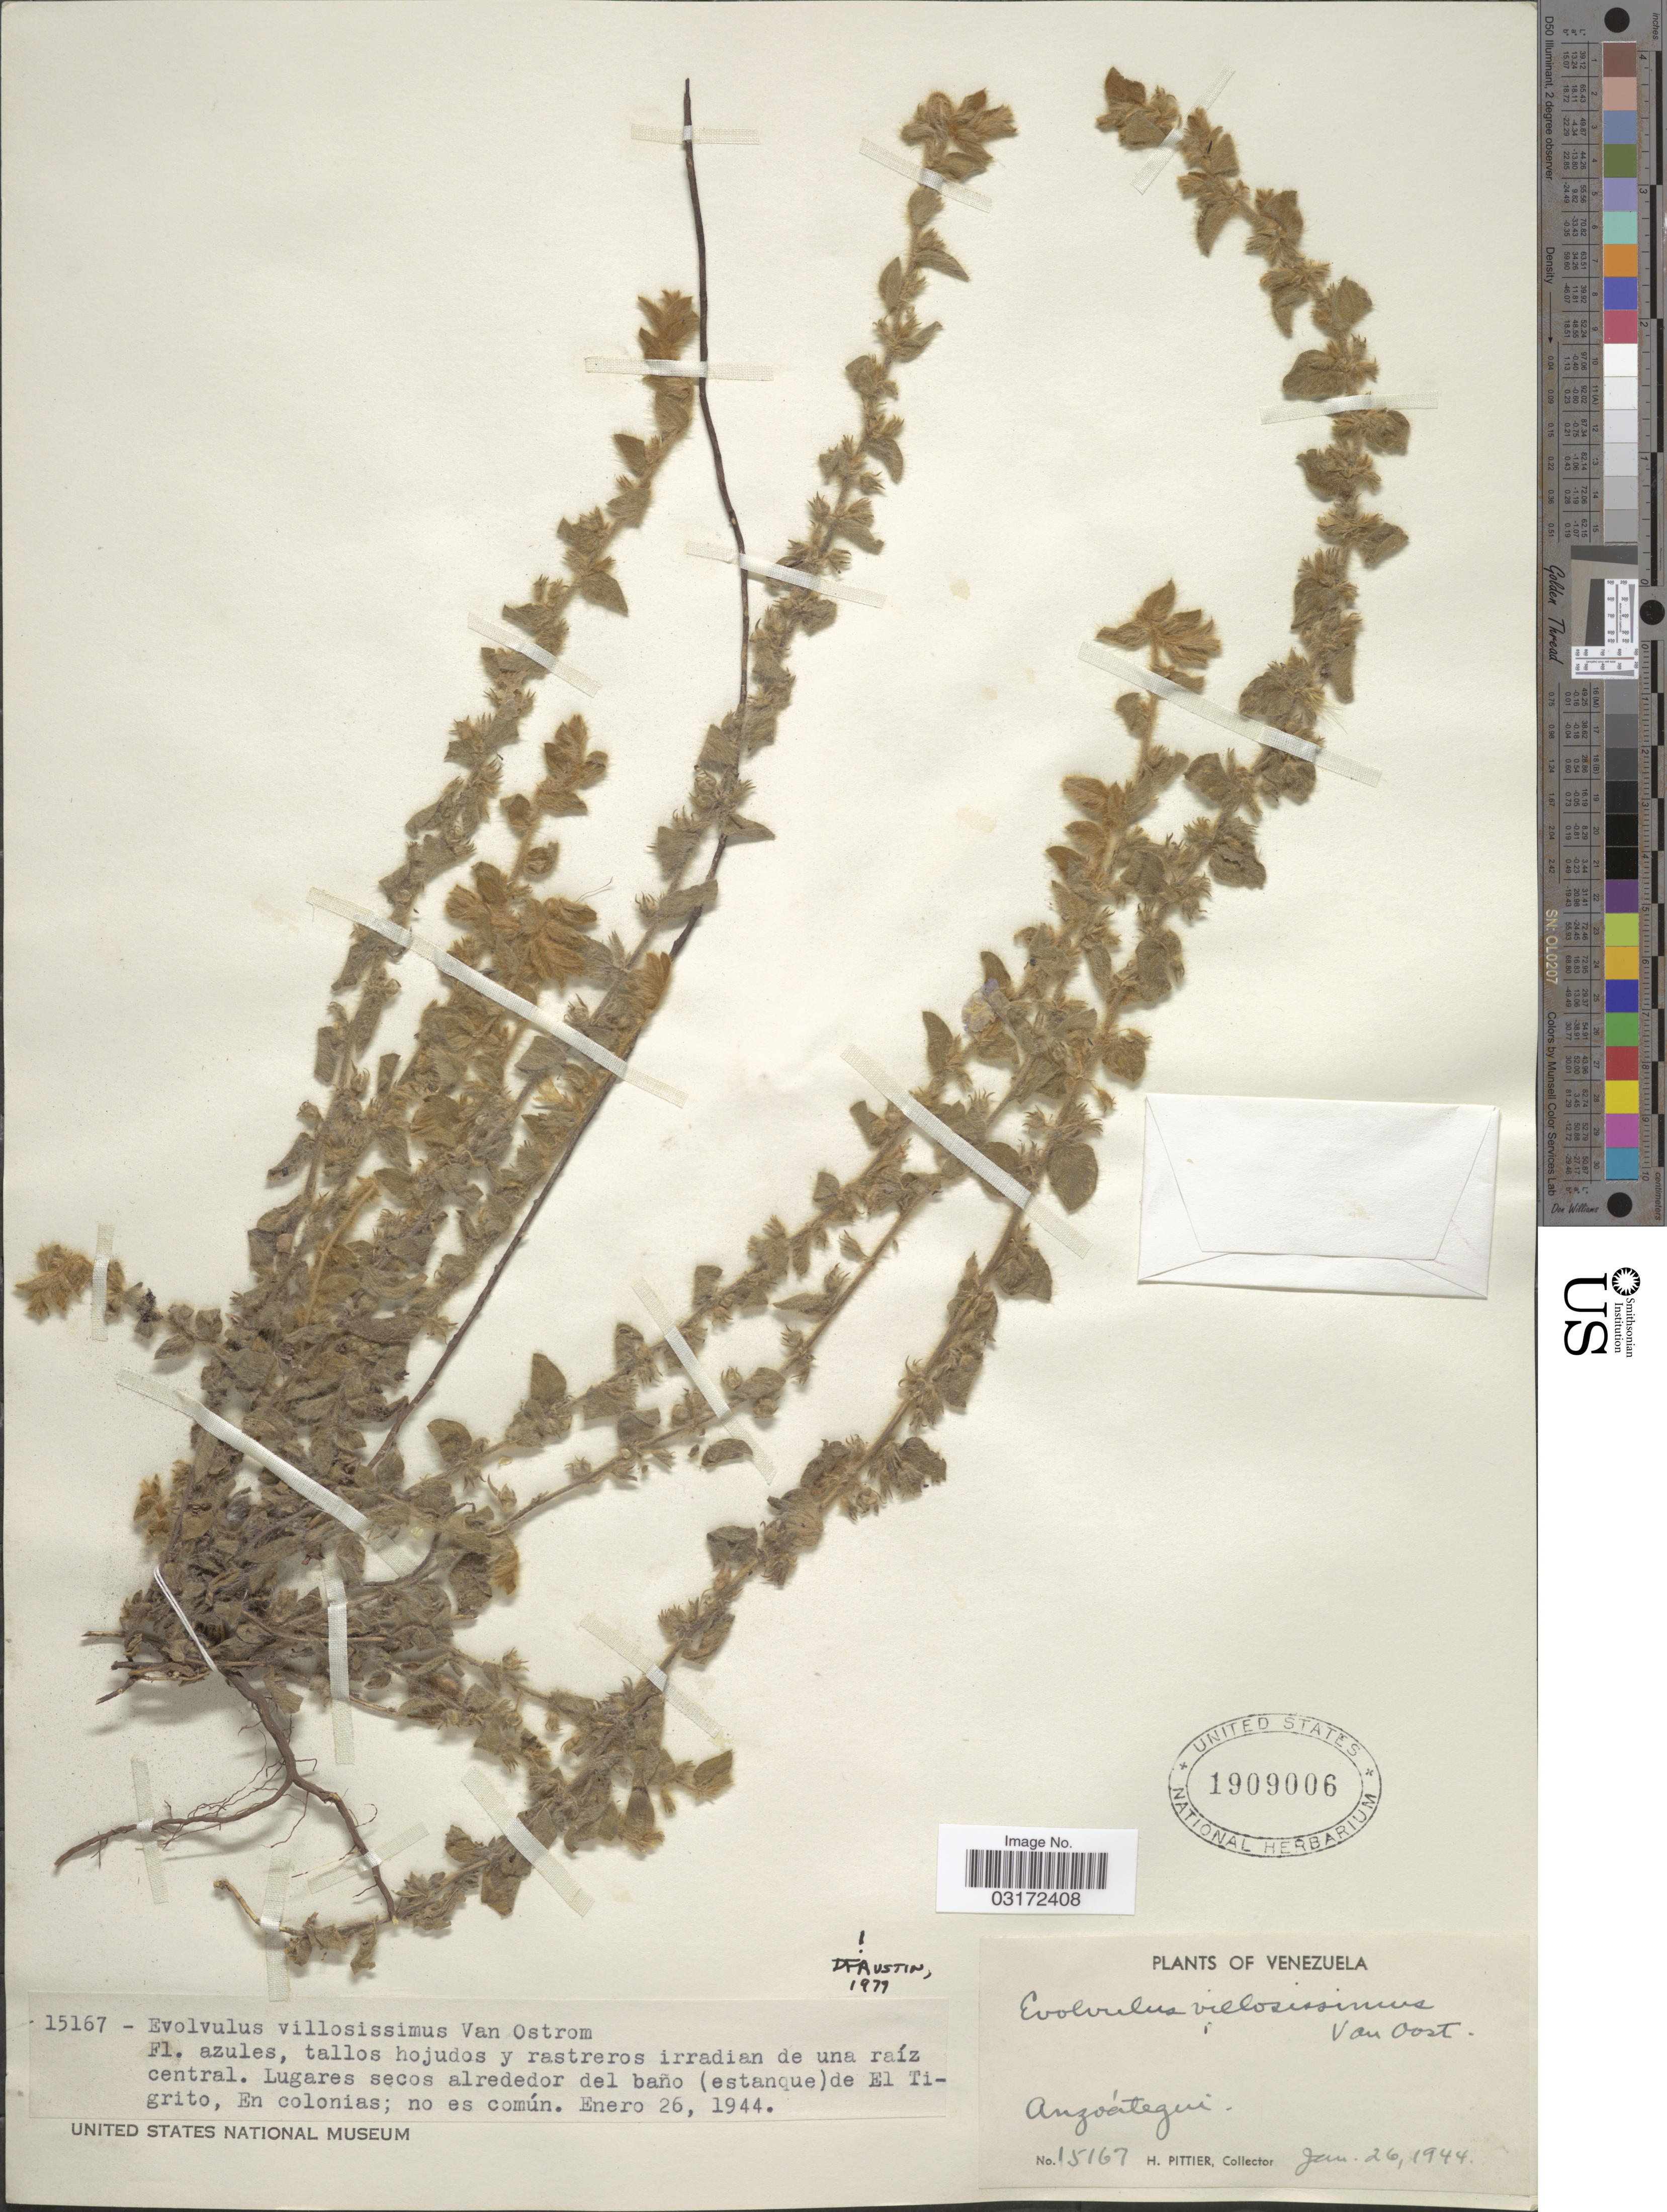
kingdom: Plantae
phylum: Tracheophyta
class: Magnoliopsida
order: Solanales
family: Convolvulaceae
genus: Evolvulus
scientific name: Evolvulus villosissimus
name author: Ooststr.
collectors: H. F. Pittier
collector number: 15167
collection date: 1944-01-26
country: Venezuela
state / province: Anzoategui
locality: Lugares secos alrededor del baño (estanque) de El Tigrito, En colonias.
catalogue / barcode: US 1909006